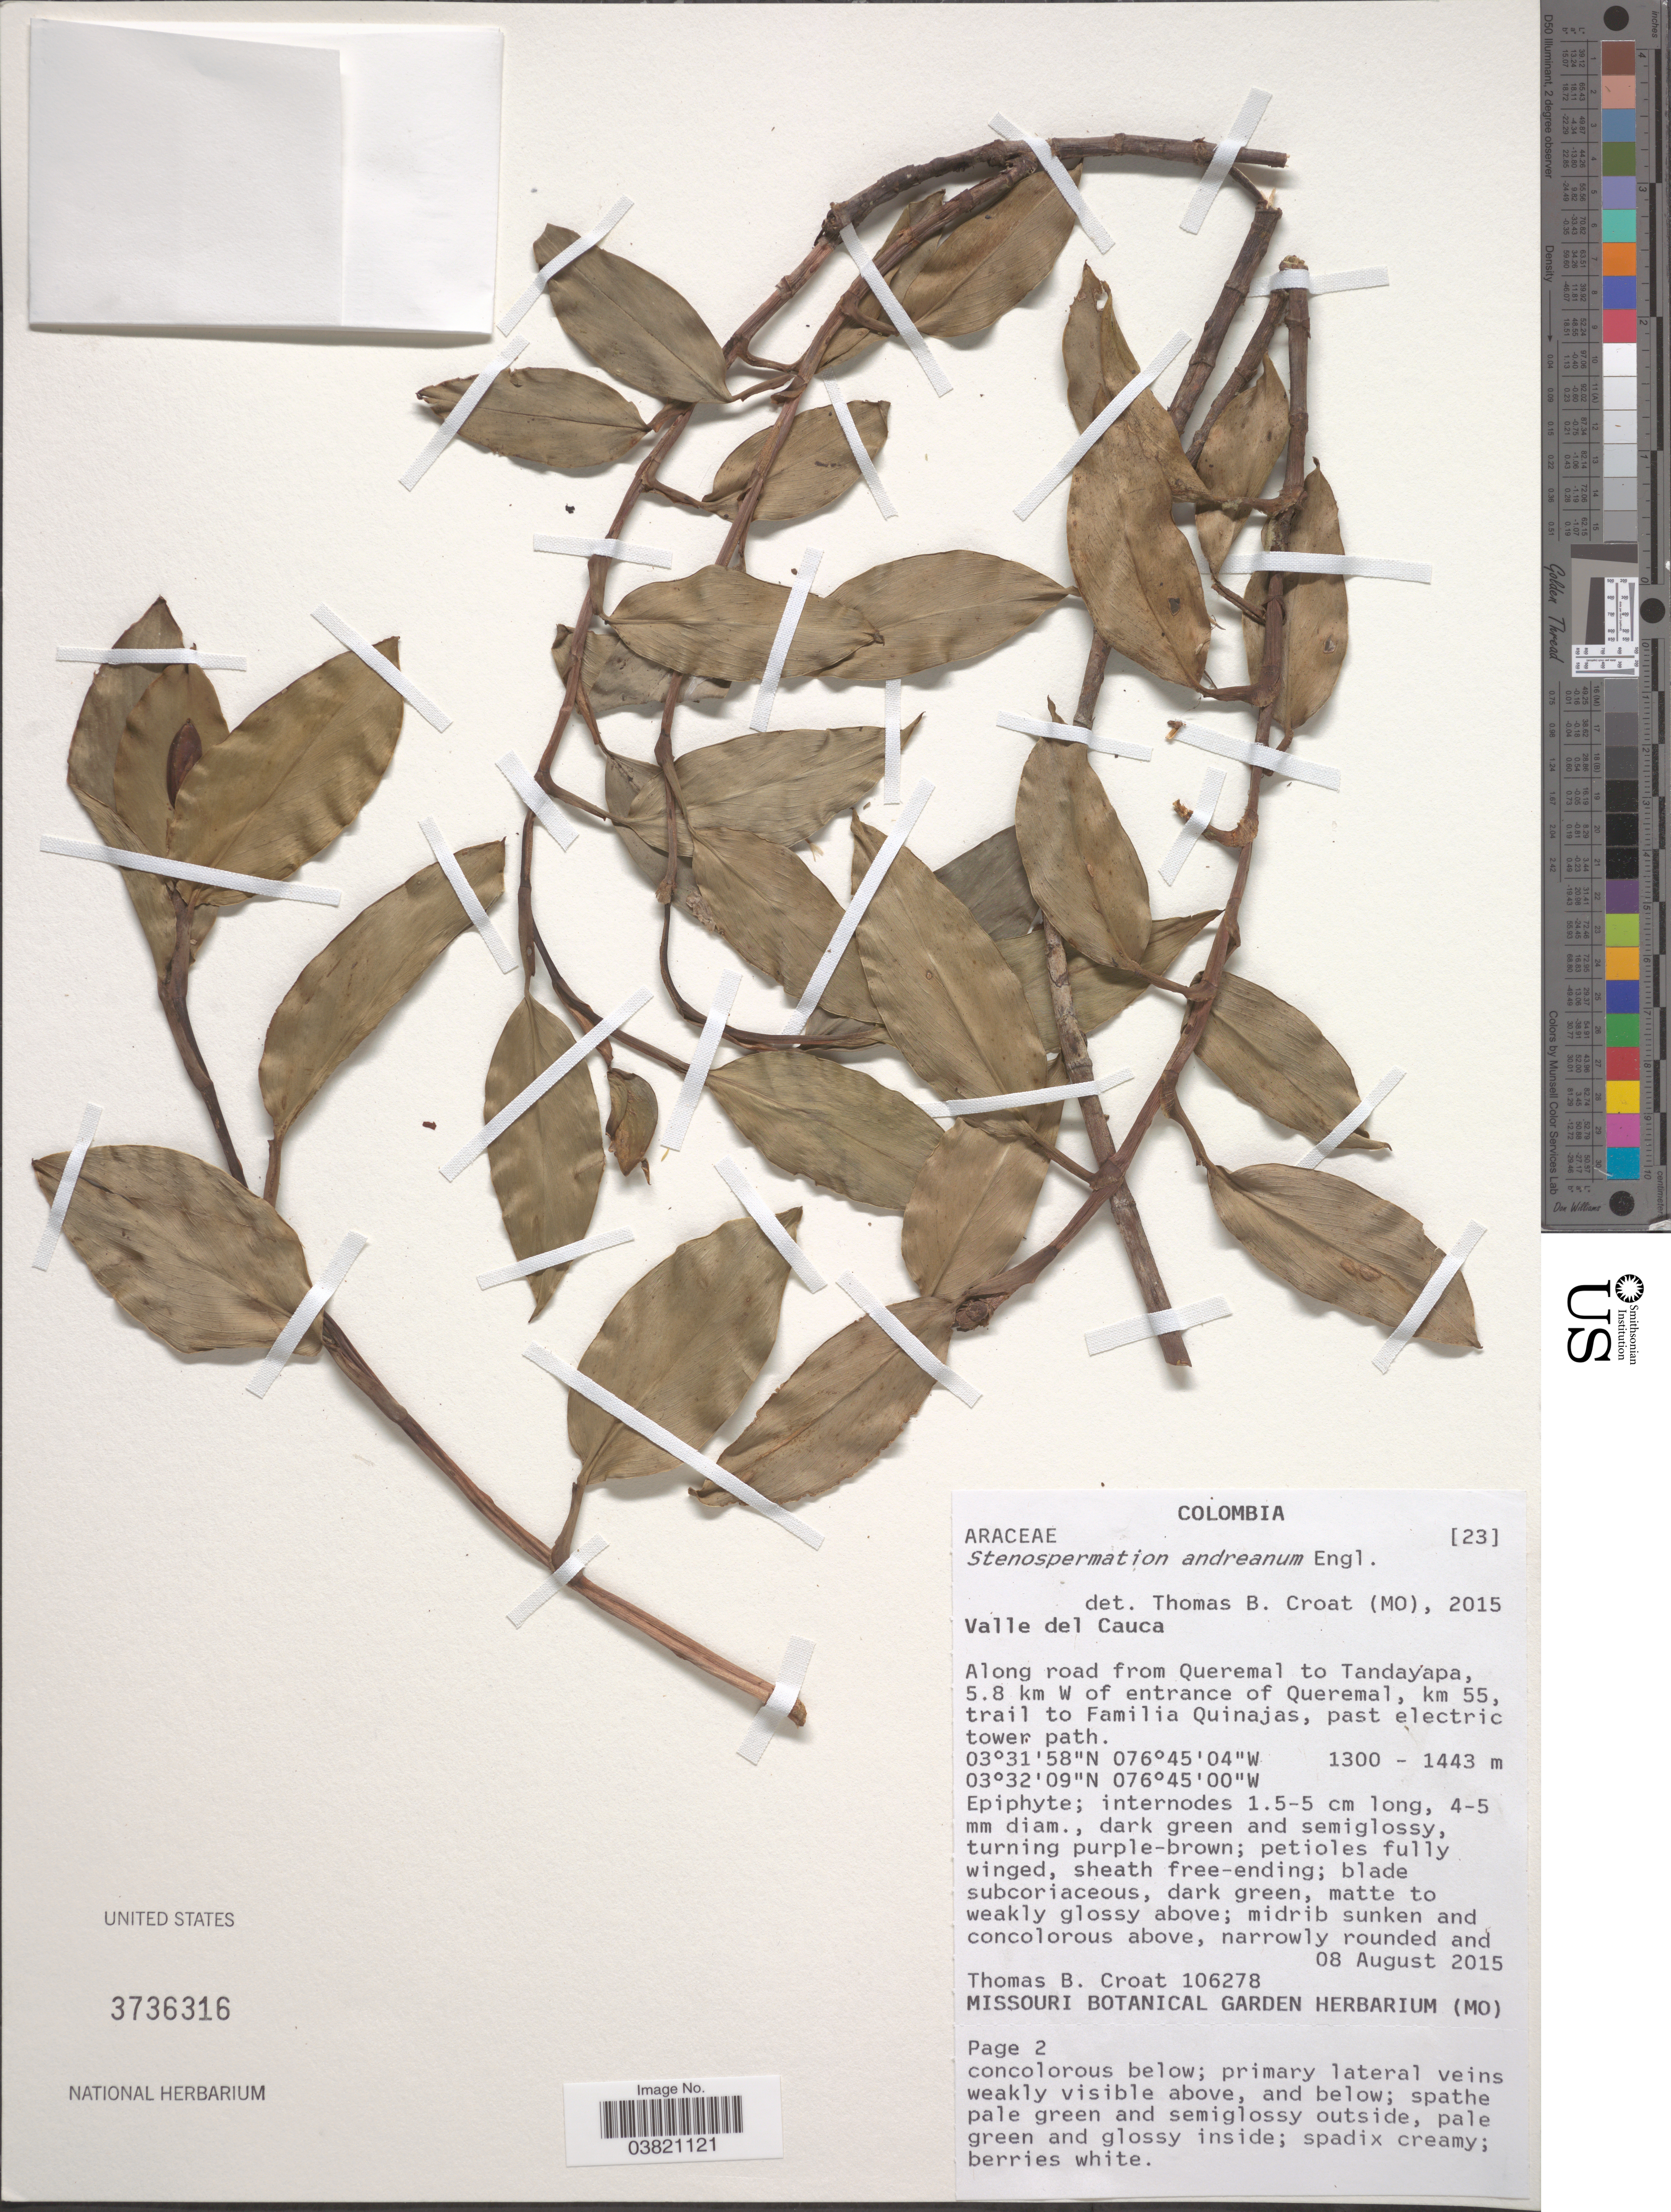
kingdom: Plantae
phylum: Tracheophyta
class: Liliopsida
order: Alismatales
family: Araceae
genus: Stenospermation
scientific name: Stenospermation andreanum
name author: Engl.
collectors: T. B. Croat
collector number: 106278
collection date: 2015-08-08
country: Colombia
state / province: Valle del Cauca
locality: Along road from Queremal to Tandayapa, 5.8 km W of entrance of Queremal, km 55, trail to Famila Quinajas.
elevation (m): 1300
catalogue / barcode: US 3736316